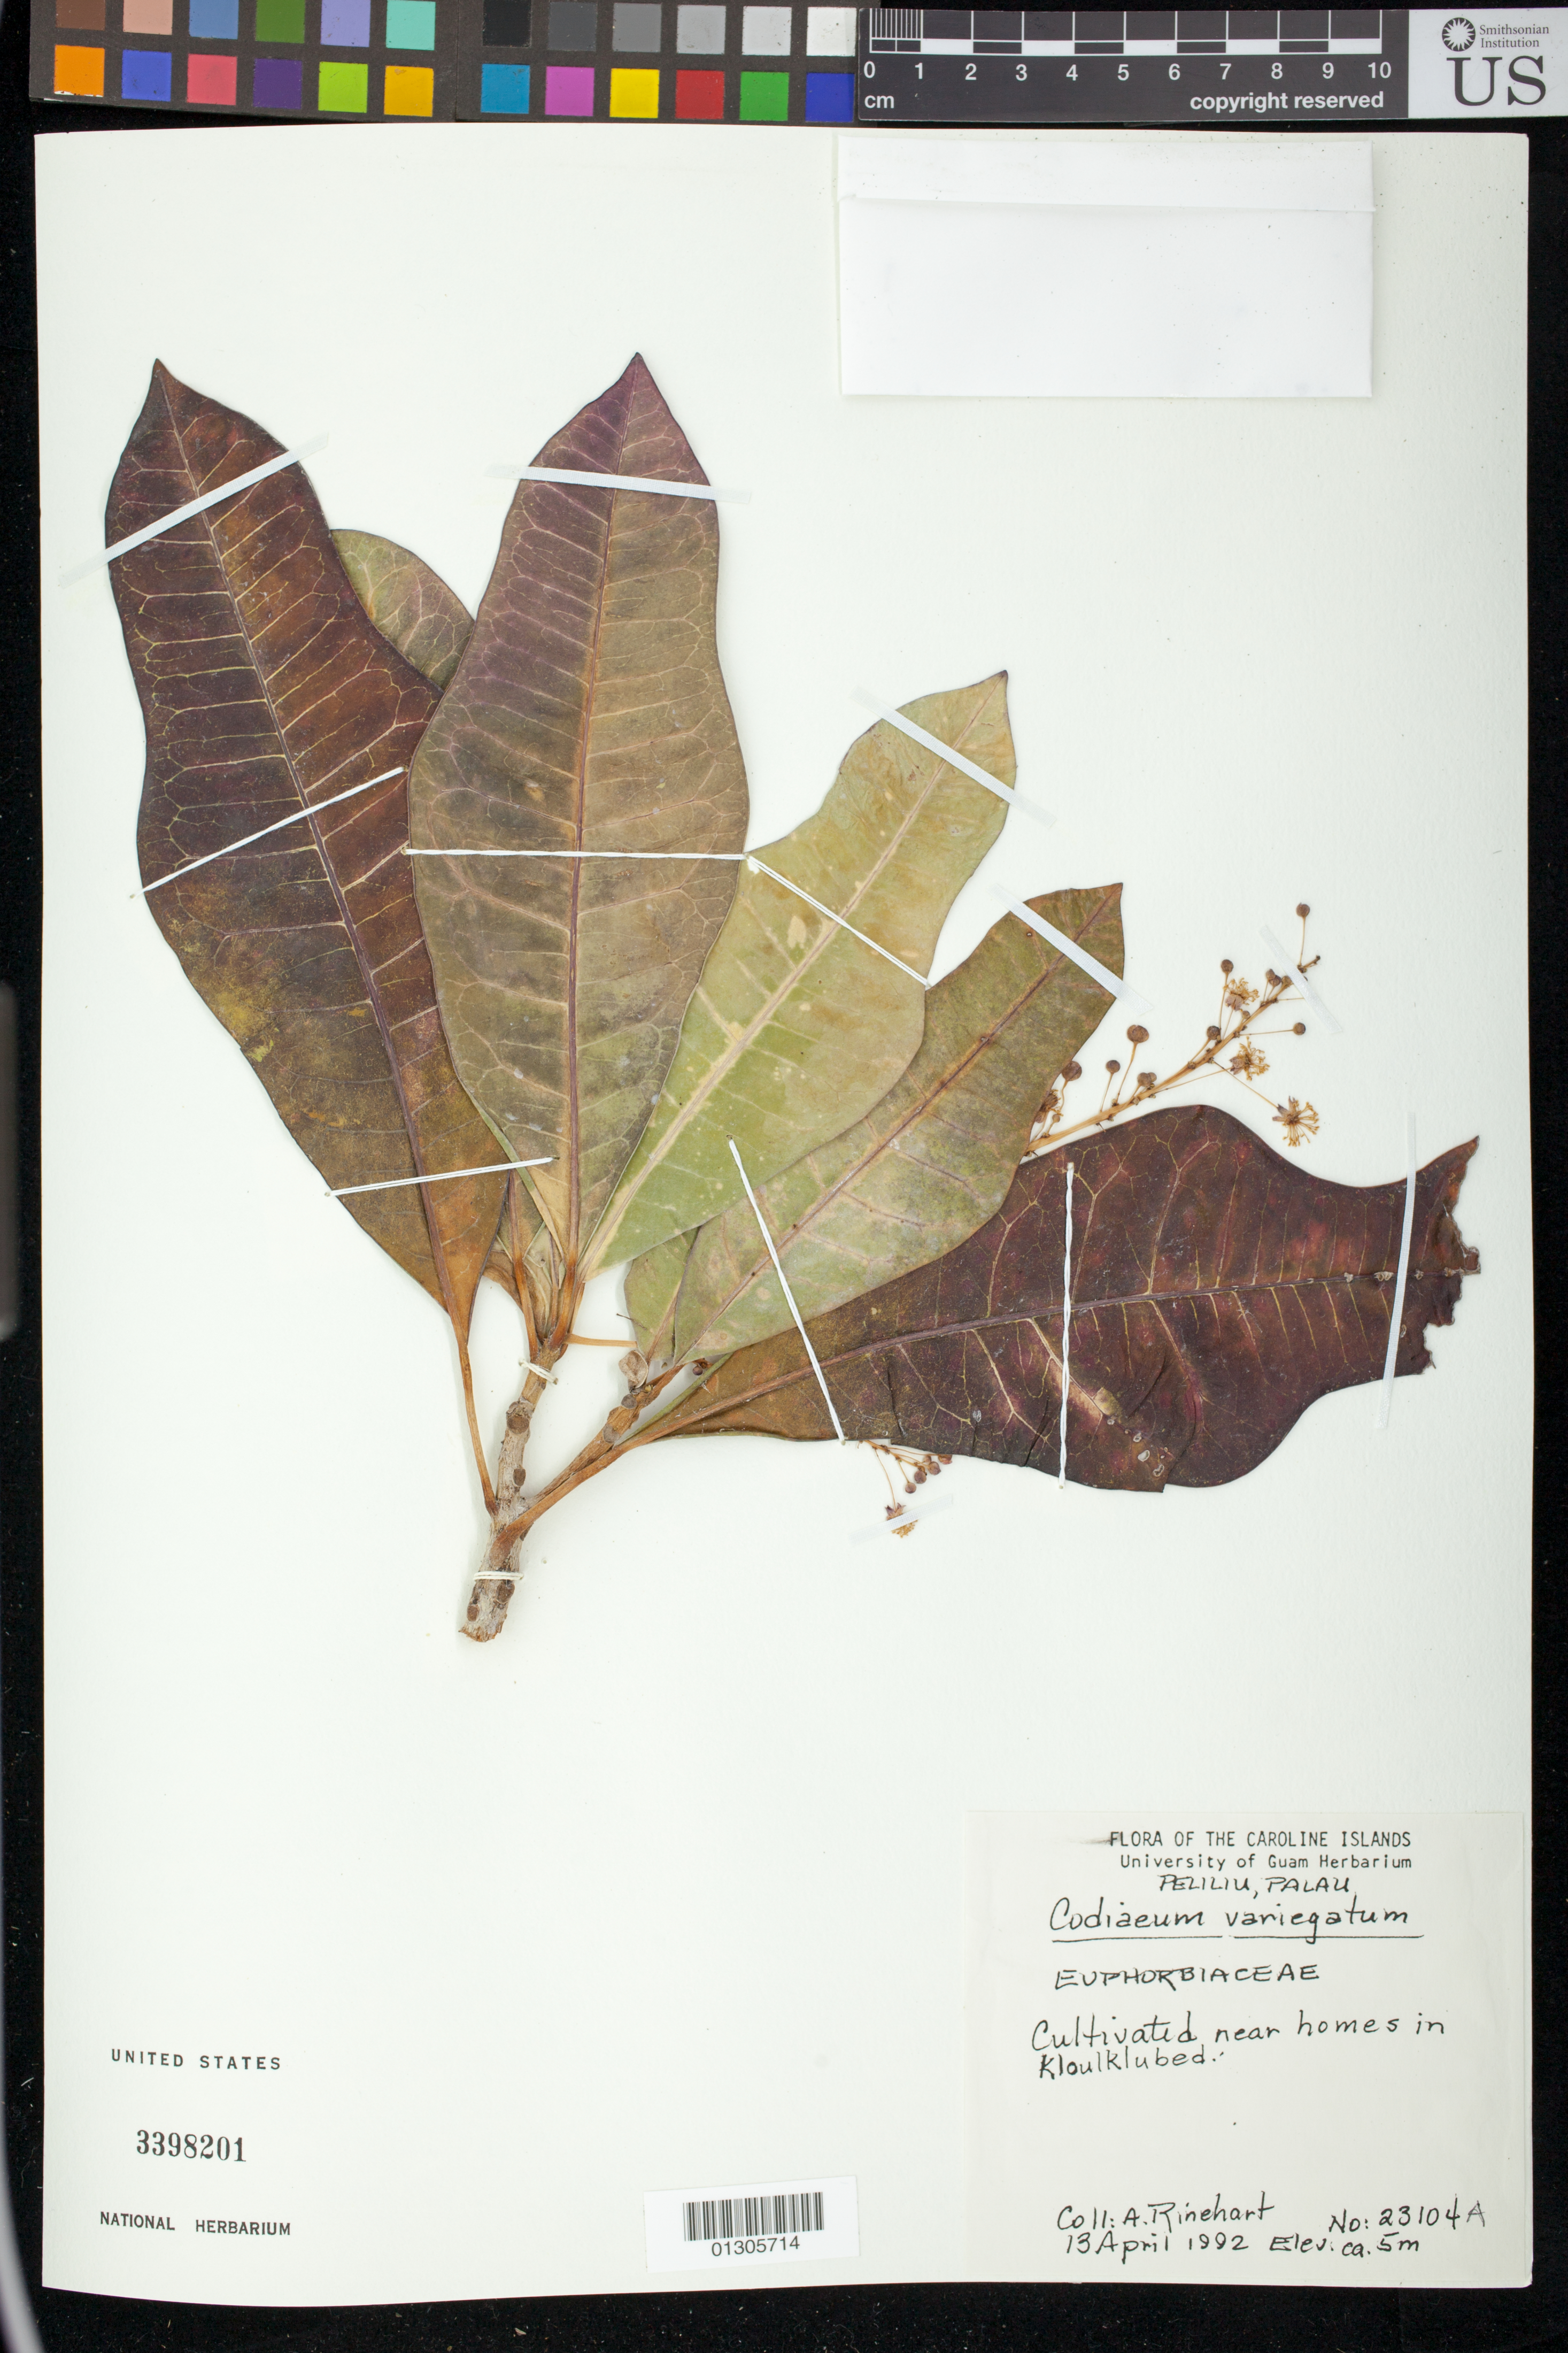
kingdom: Plantae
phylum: Tracheophyta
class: Magnoliopsida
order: Malpighiales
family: Euphorbiaceae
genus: Codiaeum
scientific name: Codiaeum variegatum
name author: (L.) Rumph. ex A. Juss.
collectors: A. Rinehart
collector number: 23104A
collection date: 1992-04-13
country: Palau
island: Beliliou [Peleliu]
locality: Kloulklubed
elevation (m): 5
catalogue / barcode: US 3398201